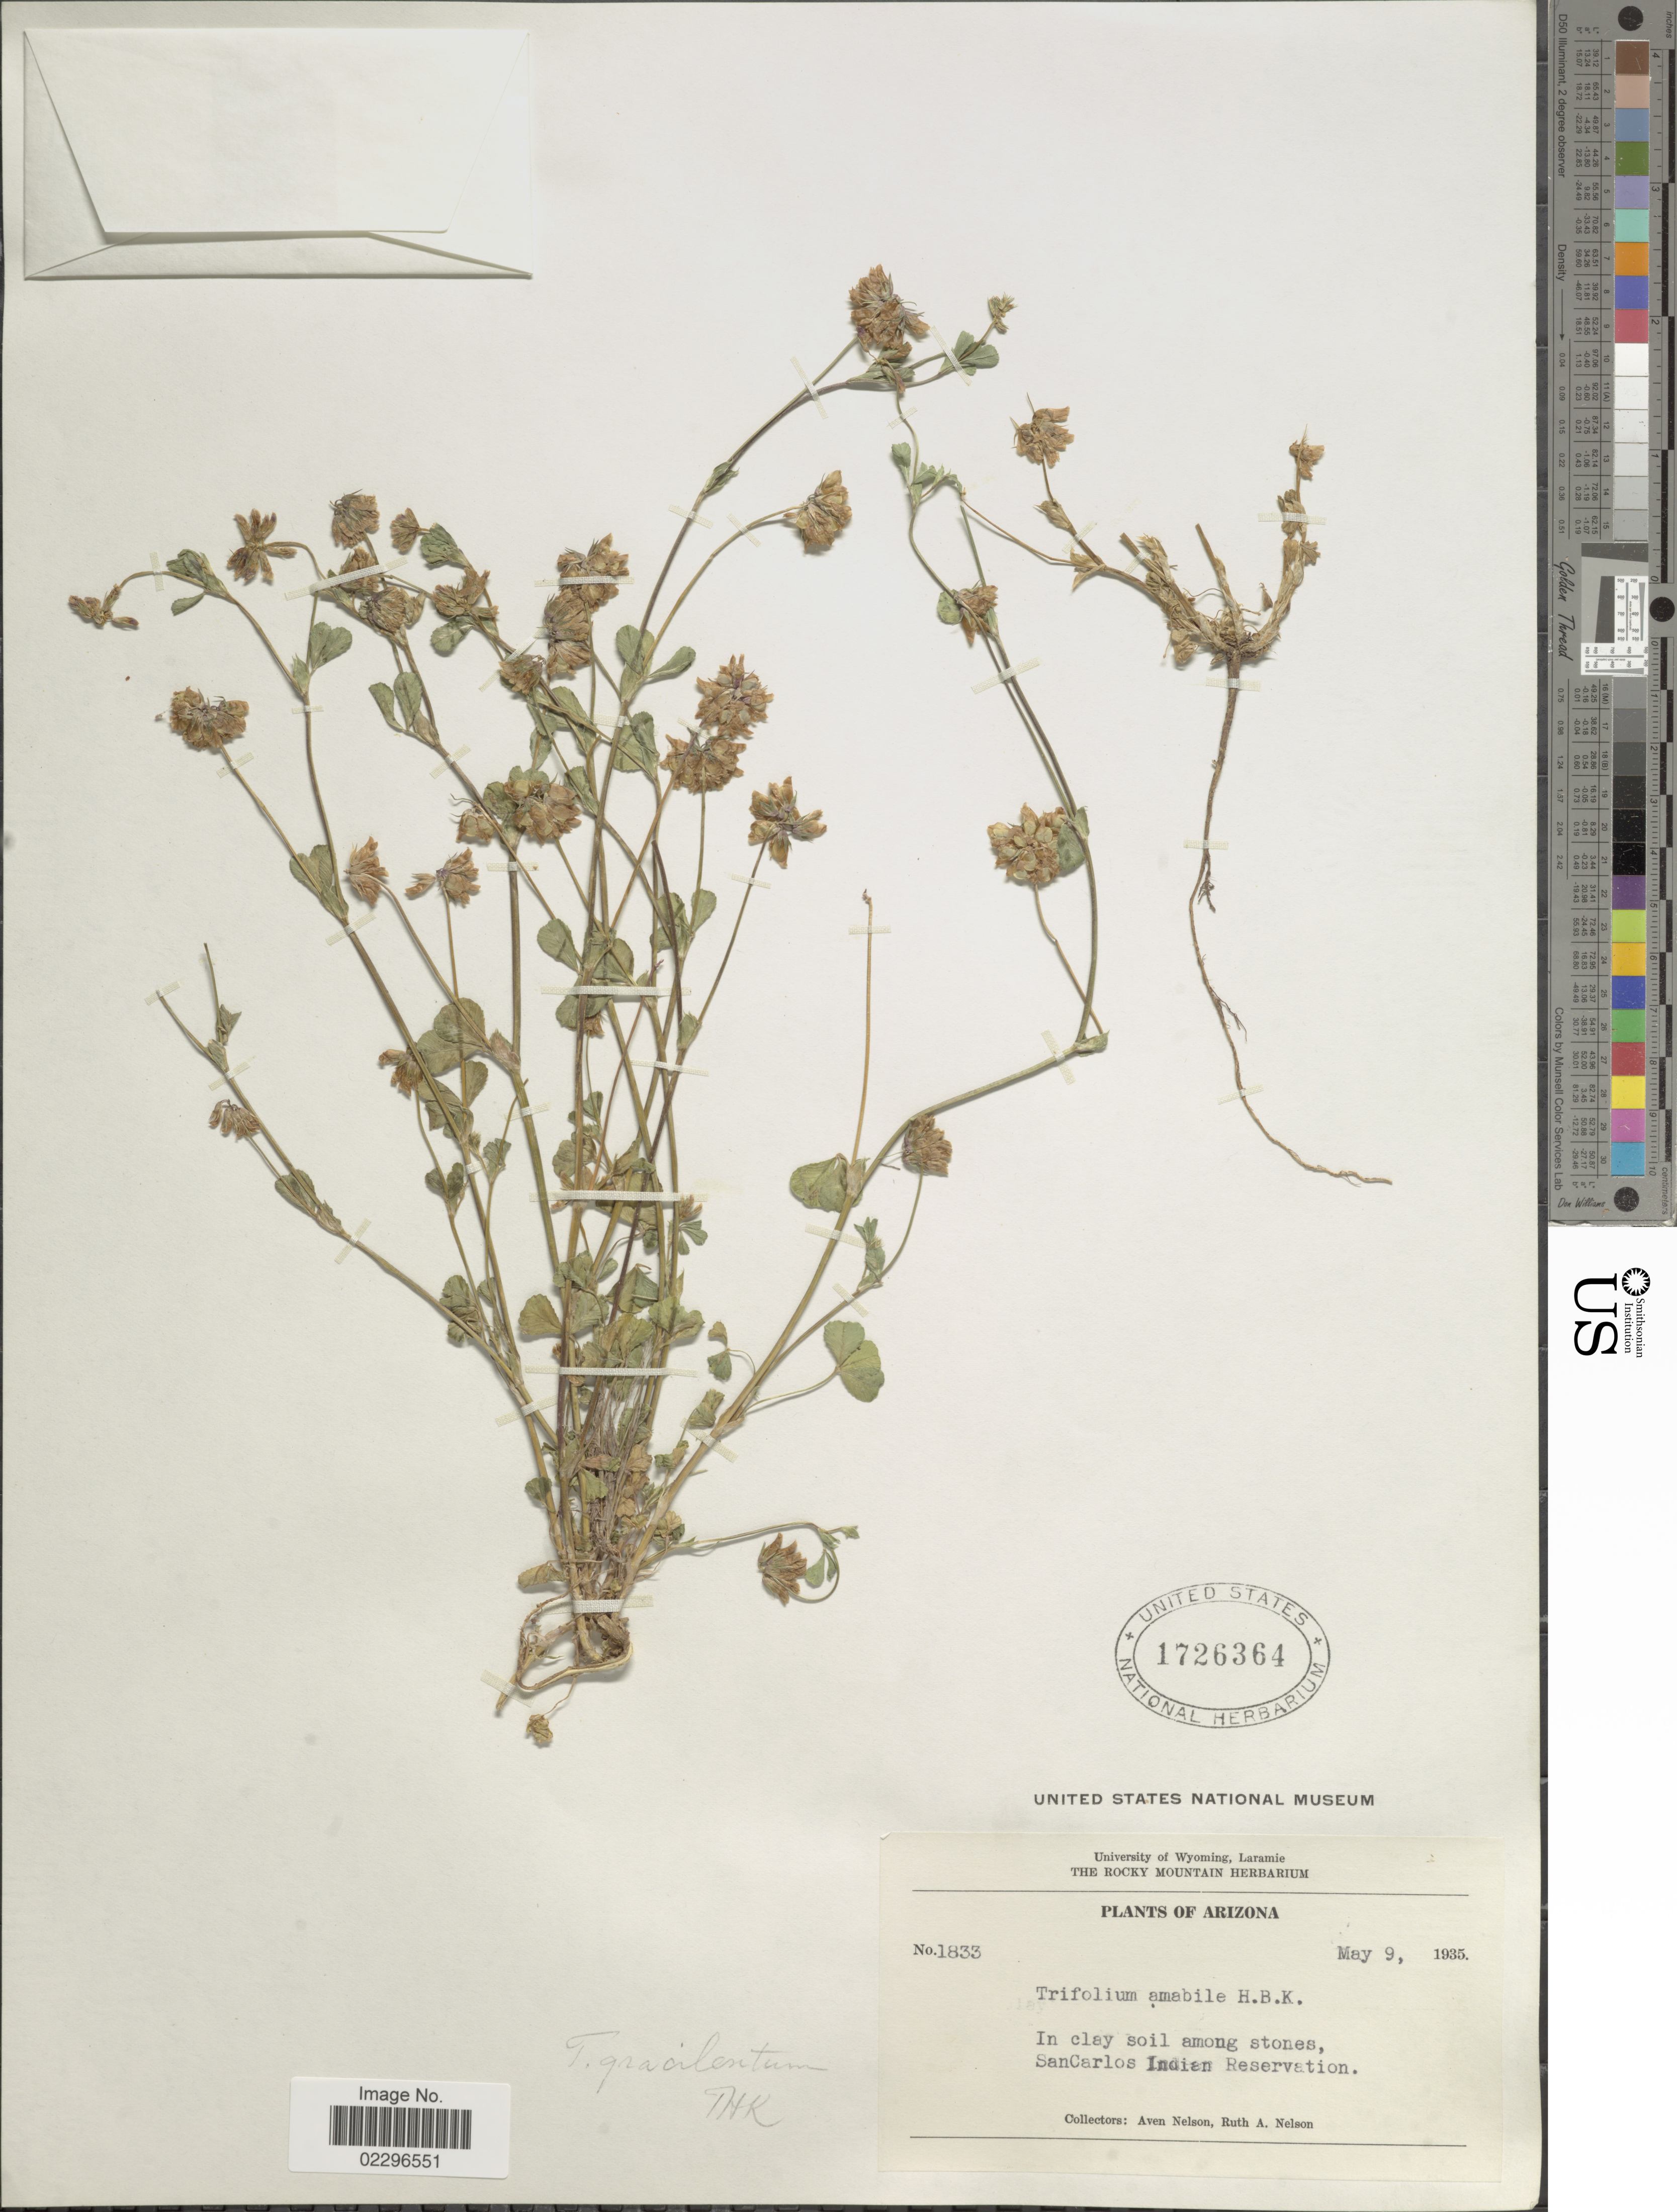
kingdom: Plantae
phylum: Tracheophyta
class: Magnoliopsida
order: Fabales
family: Fabaceae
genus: Trifolium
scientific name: Trifolium gracilentum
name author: Torr. & A. Gray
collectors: A. Nelson & R. A. Nelson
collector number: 1833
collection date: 1935-05-09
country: United States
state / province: Arizona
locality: In caly soil among stones, San Carlos Indian Reservation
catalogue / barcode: US 1726364